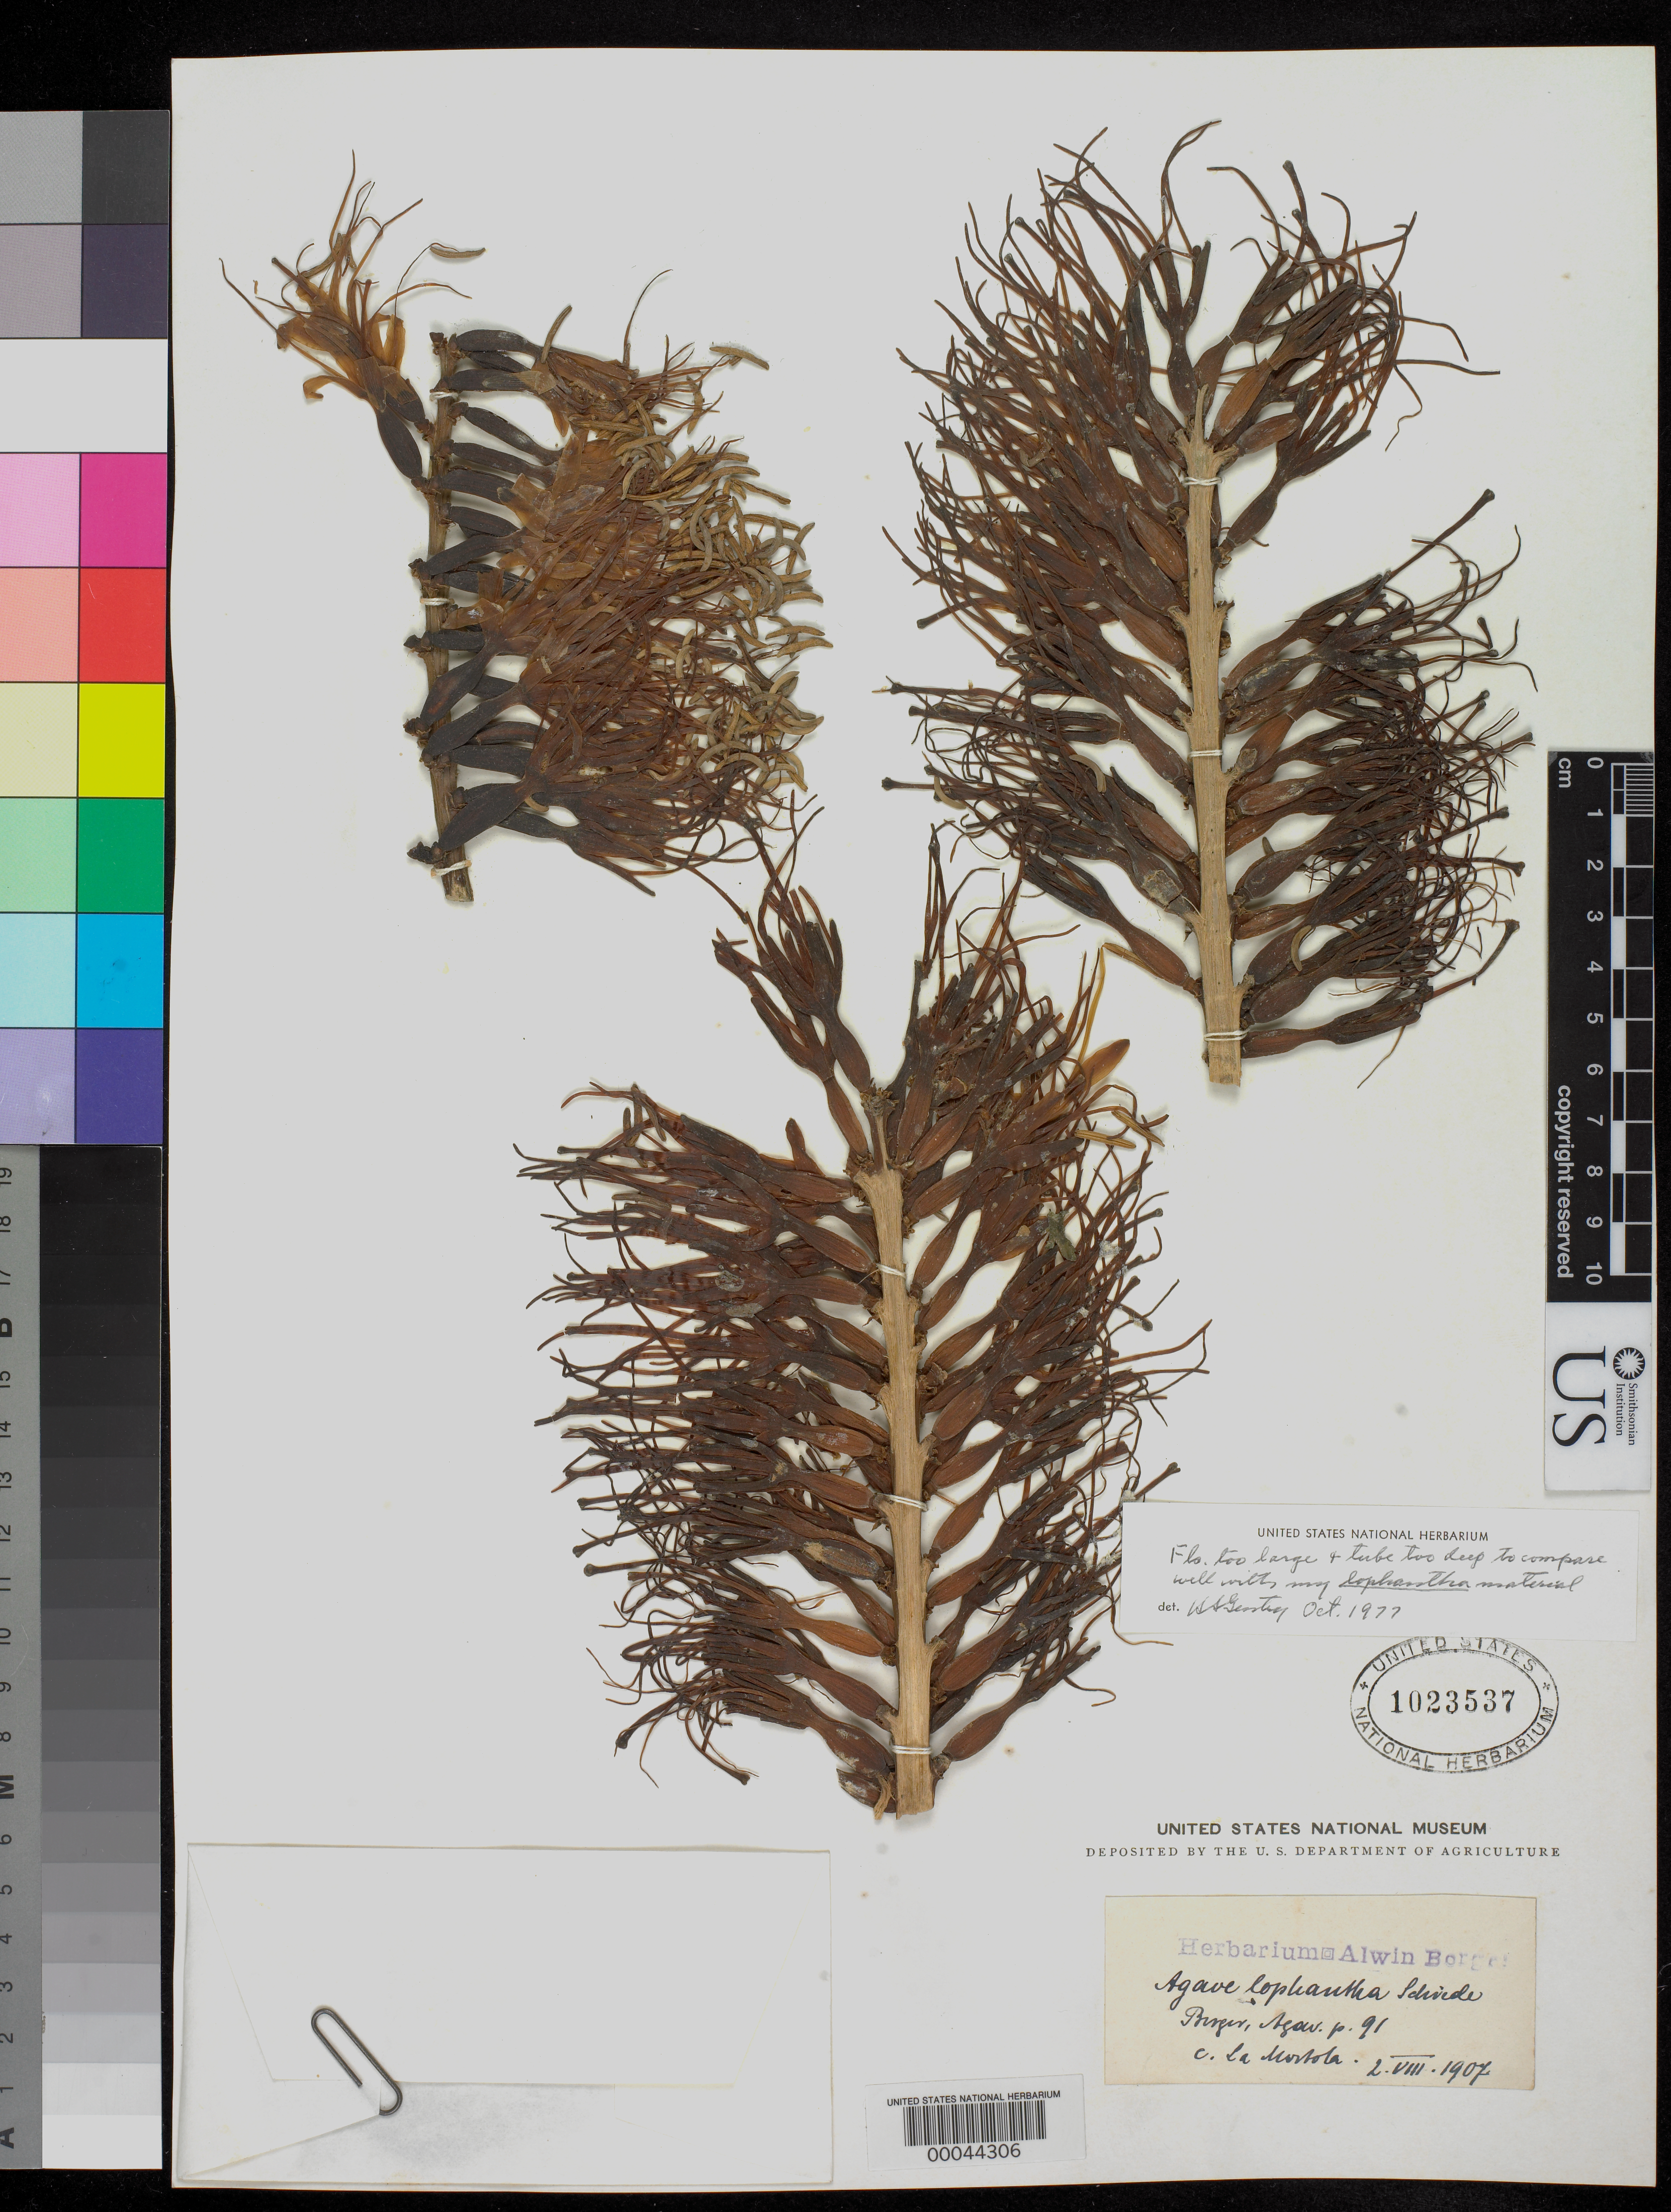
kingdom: Plantae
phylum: Tracheophyta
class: Liliopsida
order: Asparagales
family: Asparagaceae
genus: Agave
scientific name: Agave lophantha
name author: Schiede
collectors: ex herb. A. Berger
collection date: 1909-06-02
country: Mexico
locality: Cultivated at La Mortola, Italy.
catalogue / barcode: US 1023537